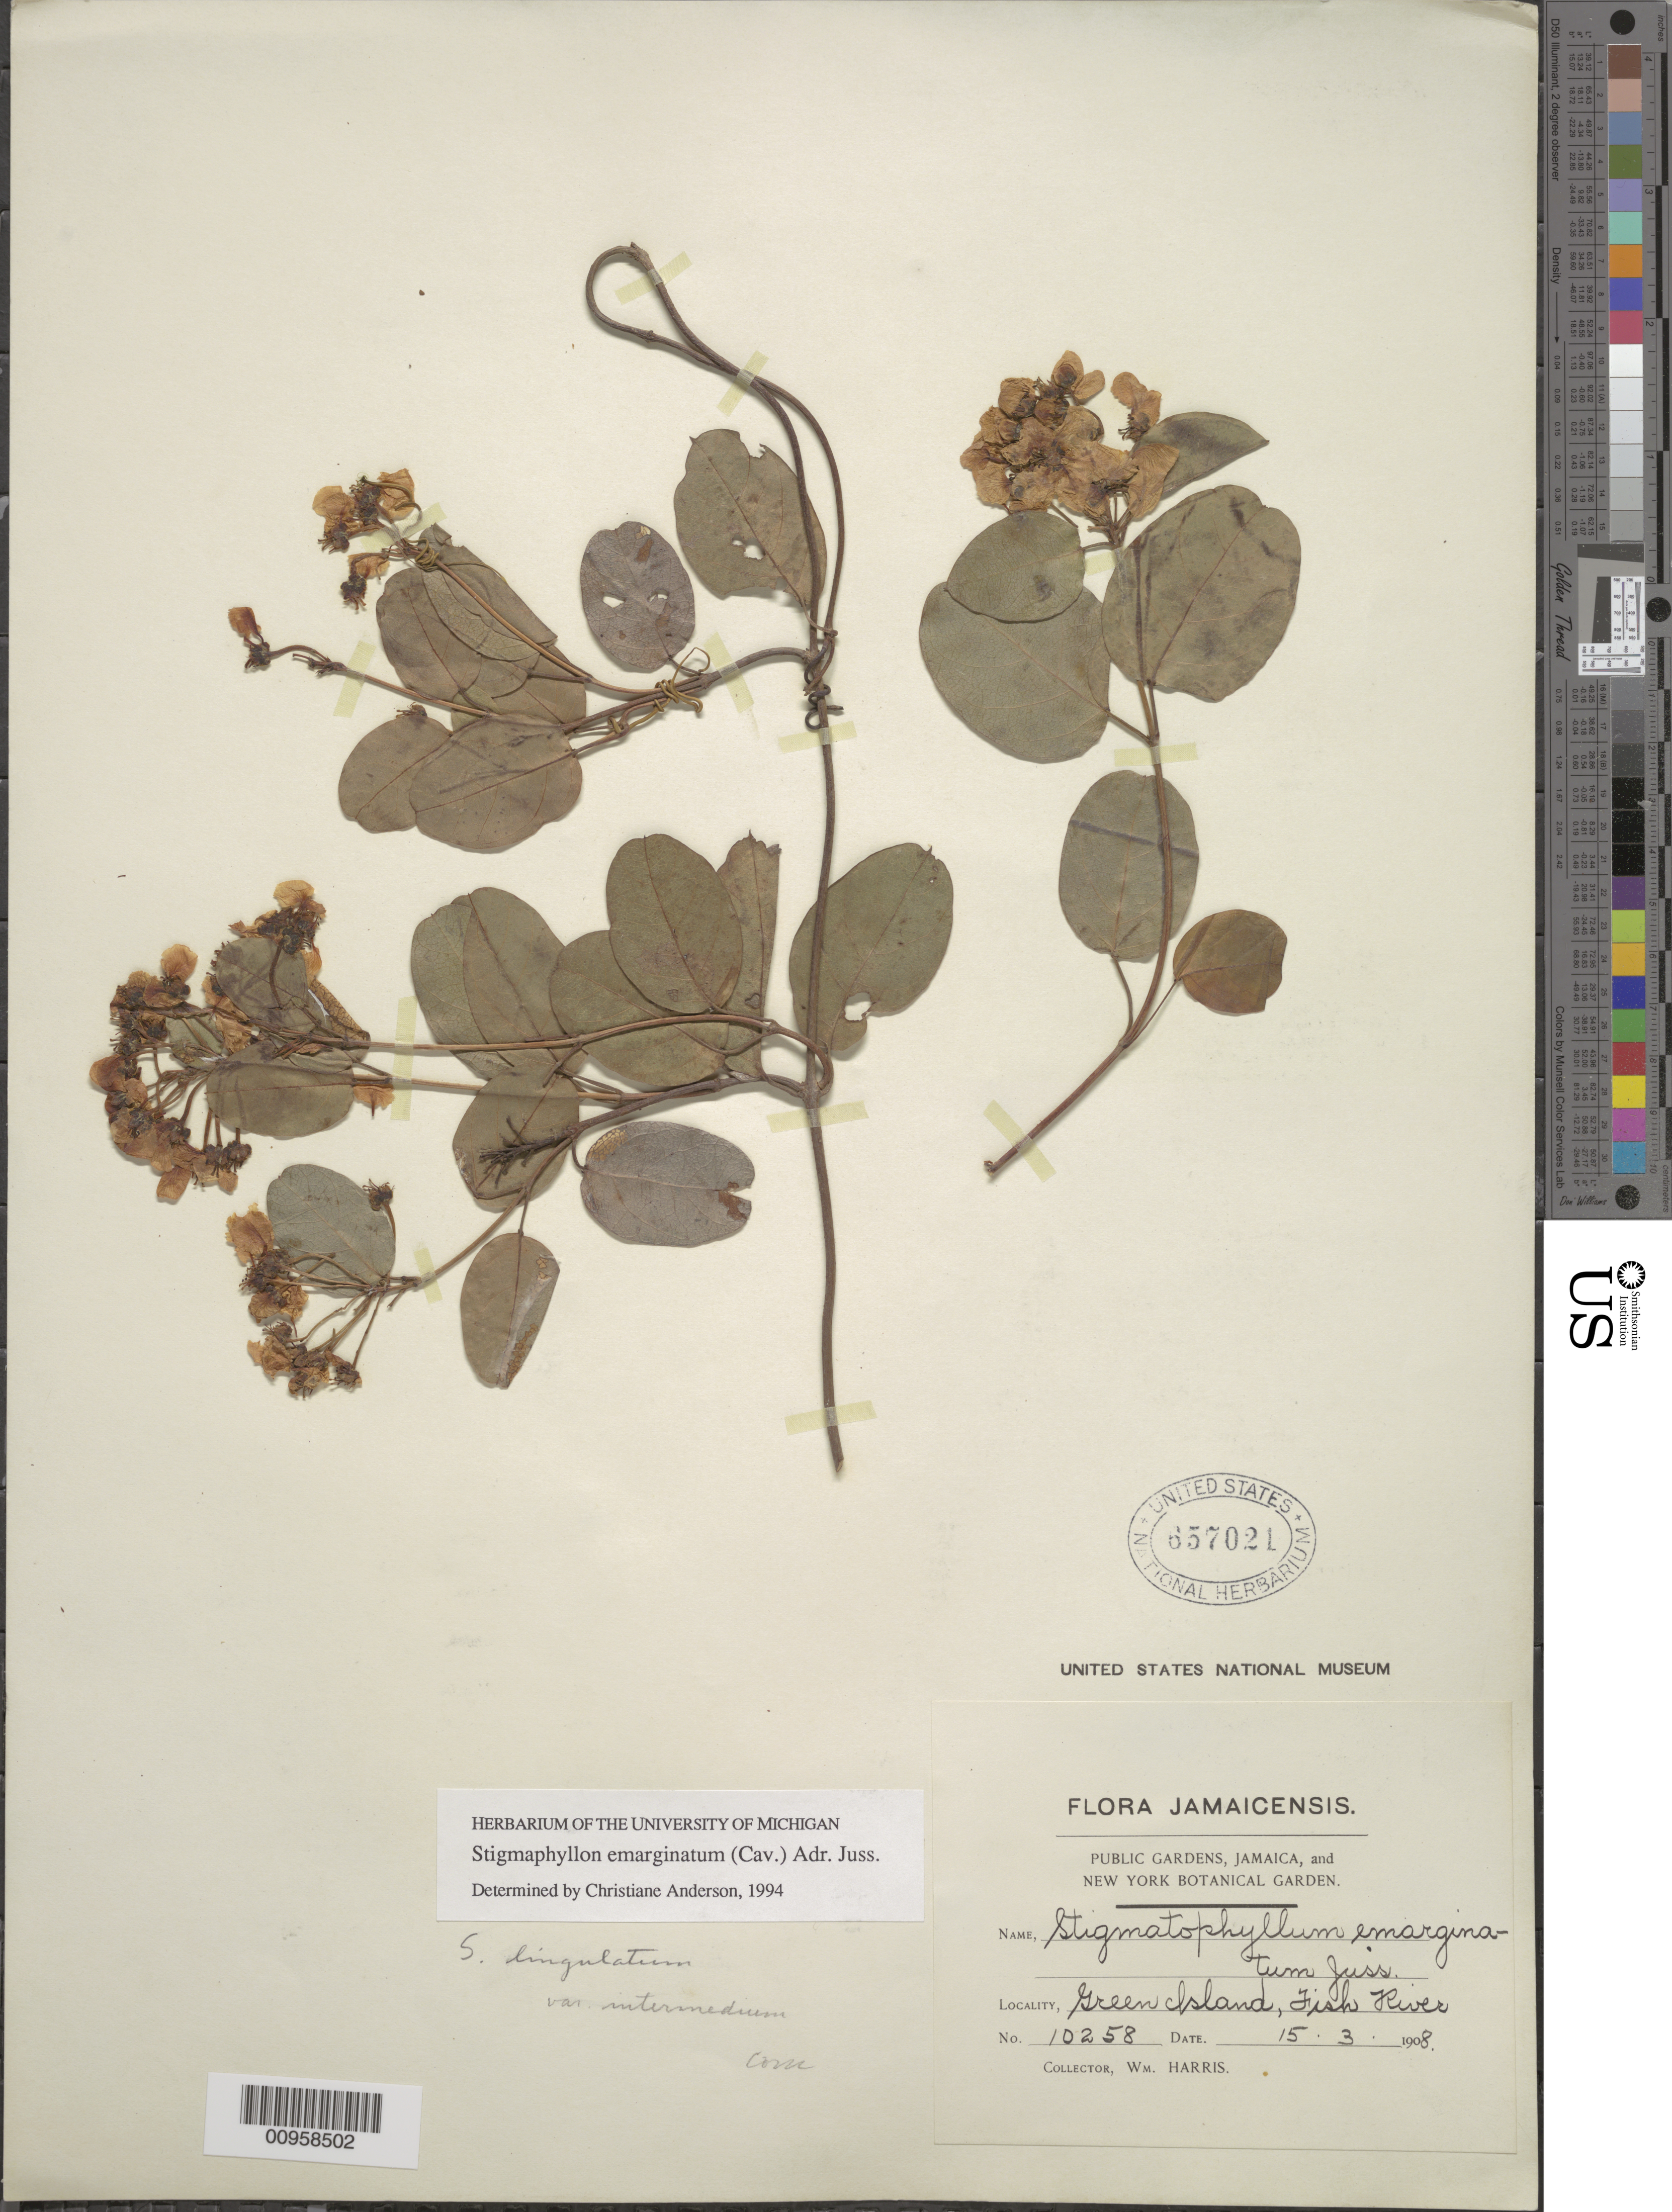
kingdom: Plantae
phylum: Tracheophyta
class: Magnoliopsida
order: Malpighiales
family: Malpighiaceae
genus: Stigmaphyllon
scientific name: Stigmaphyllon emarginatum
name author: (Cav.) A. Juss.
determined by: Anderson, C.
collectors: W. H. Harris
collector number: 10258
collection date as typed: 15 Mar 1908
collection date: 1908-03-15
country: Jamaica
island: Green Island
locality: Fish River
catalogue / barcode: US 657021